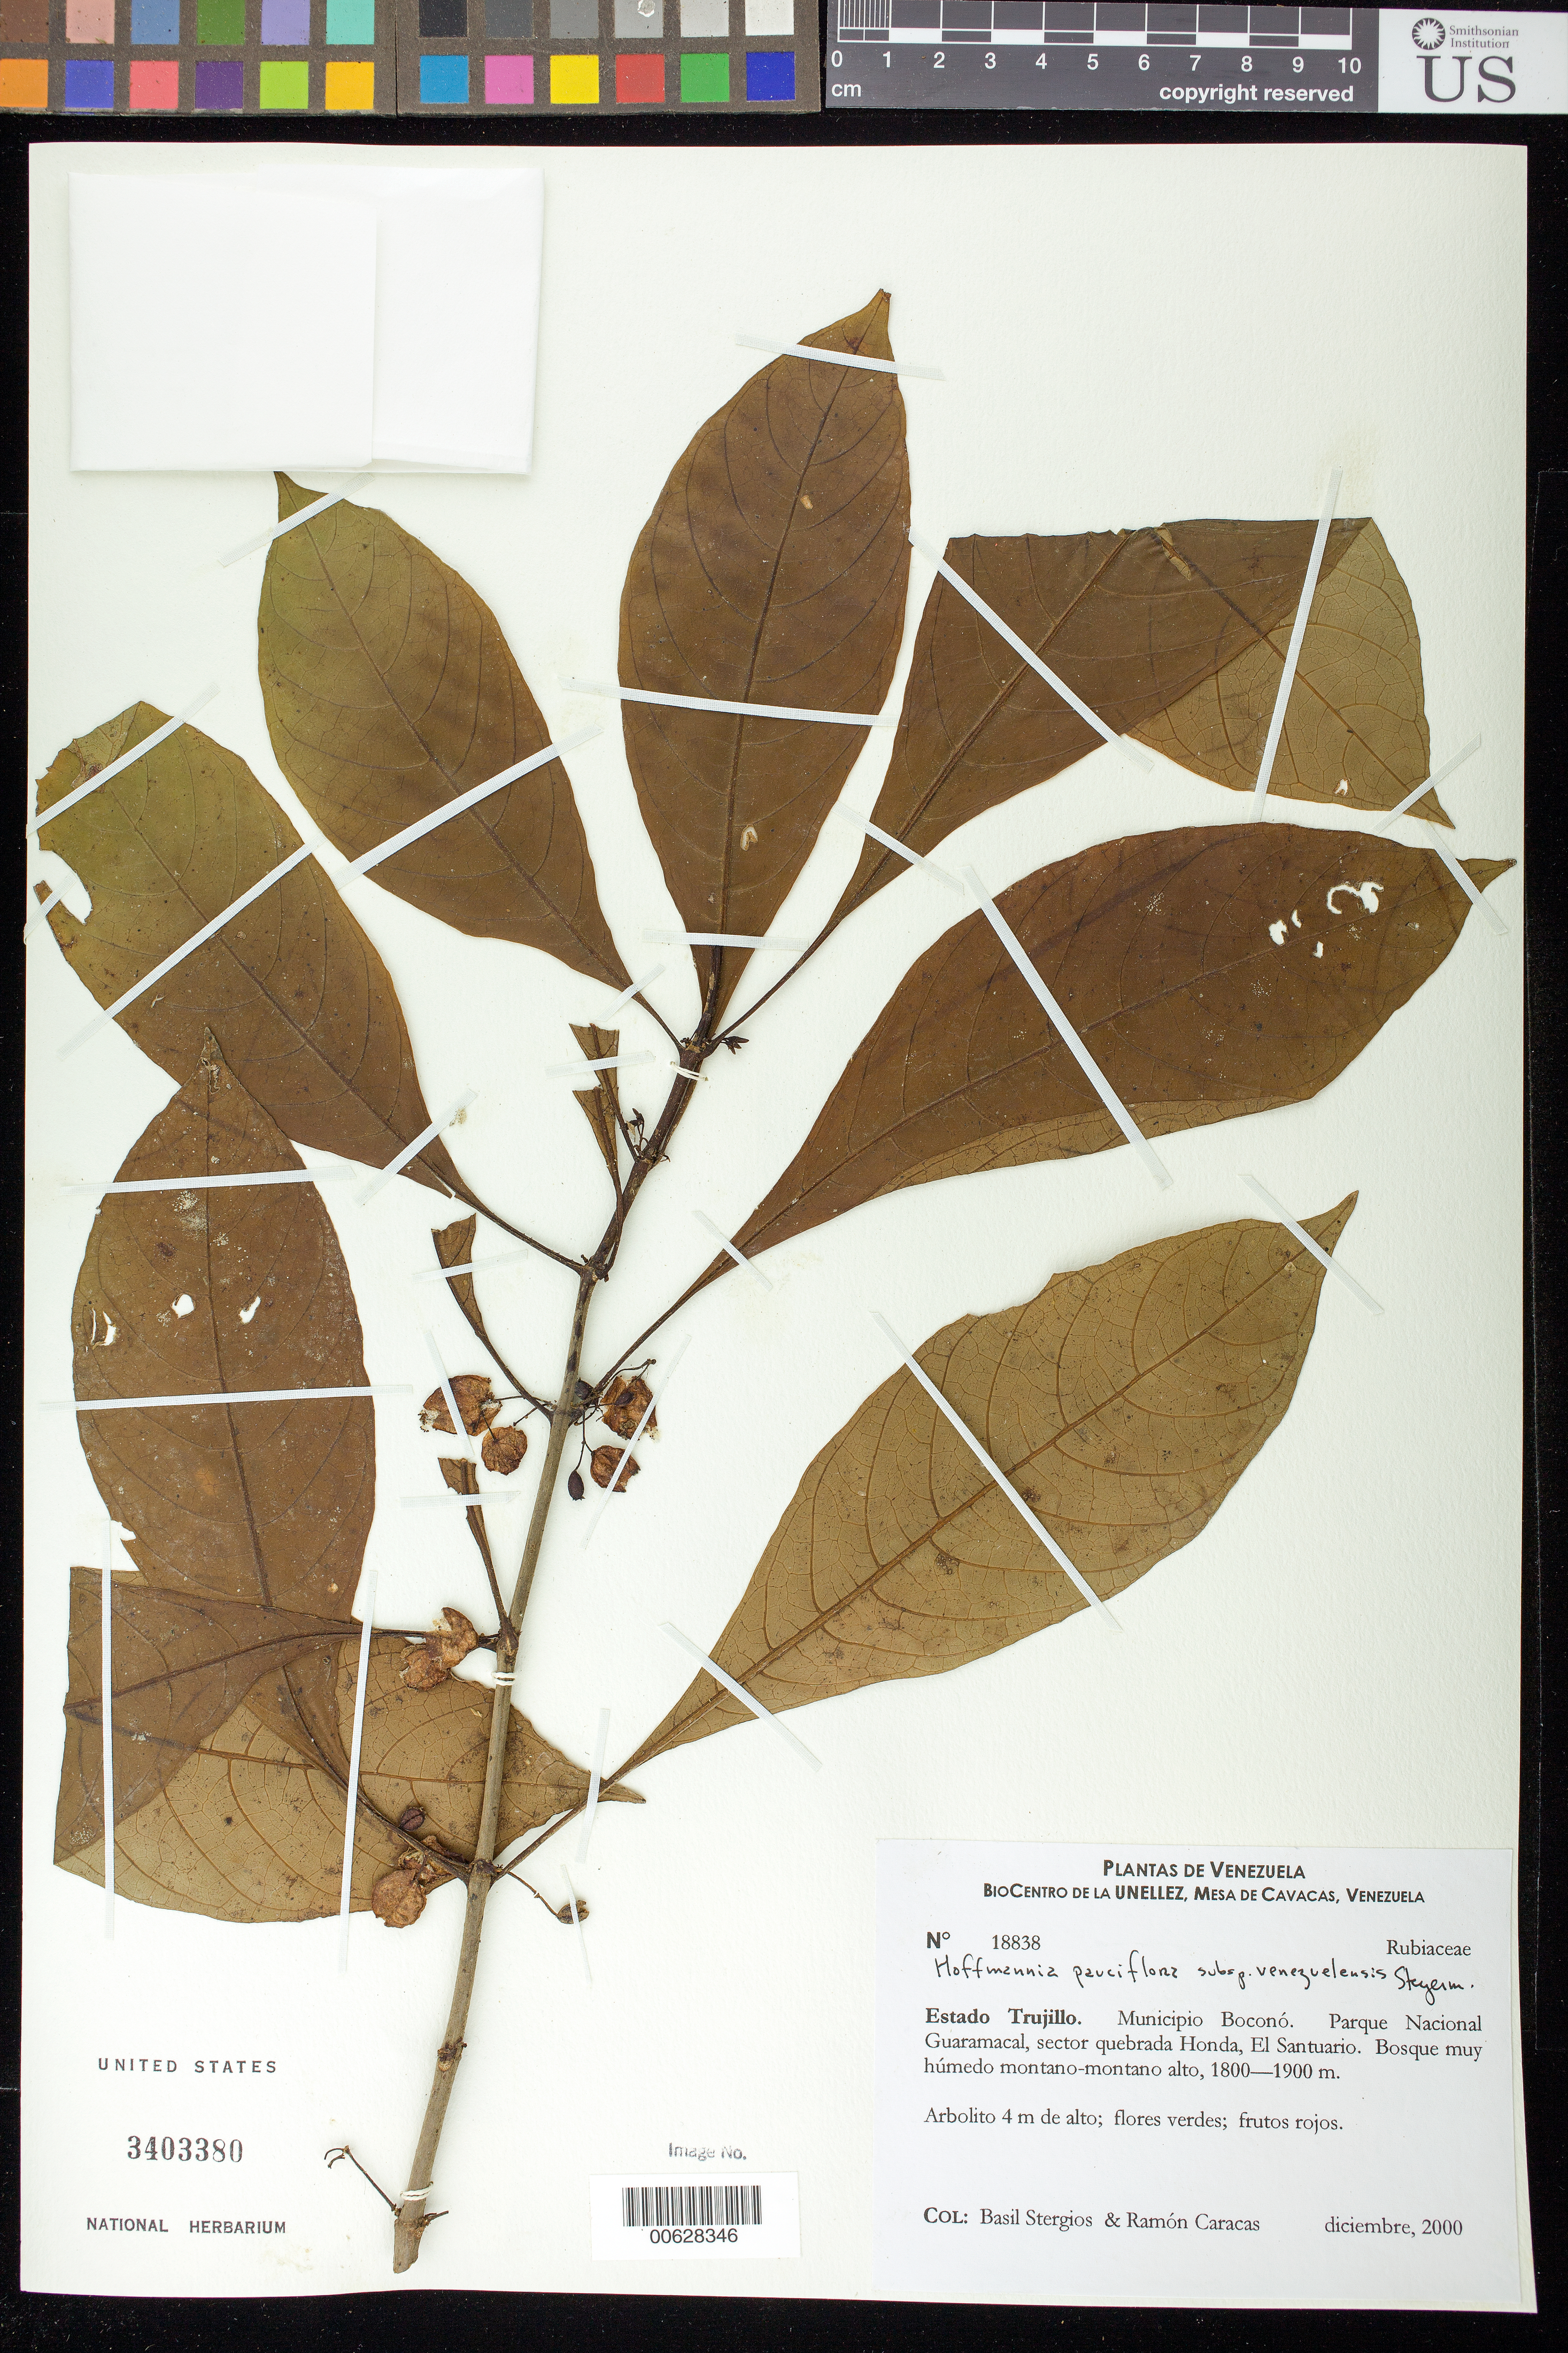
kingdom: Plantae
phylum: Tracheophyta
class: Magnoliopsida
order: Gentianales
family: Rubiaceae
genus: Hoffmannia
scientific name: Hoffmannia pauciflora subsp. venezuelensis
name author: Standl.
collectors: B. G. Stergios & R. Caracas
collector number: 18838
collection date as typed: Dec 2000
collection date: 2000-12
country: Venezuela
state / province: Trujillo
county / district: Boconó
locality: Parque Nacional Guaramacal, quebrada Honda, El Santuario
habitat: Bosque muy húmedo montano-montano alto.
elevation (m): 1800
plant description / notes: COL, CTES, PORT, US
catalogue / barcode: US 3403380